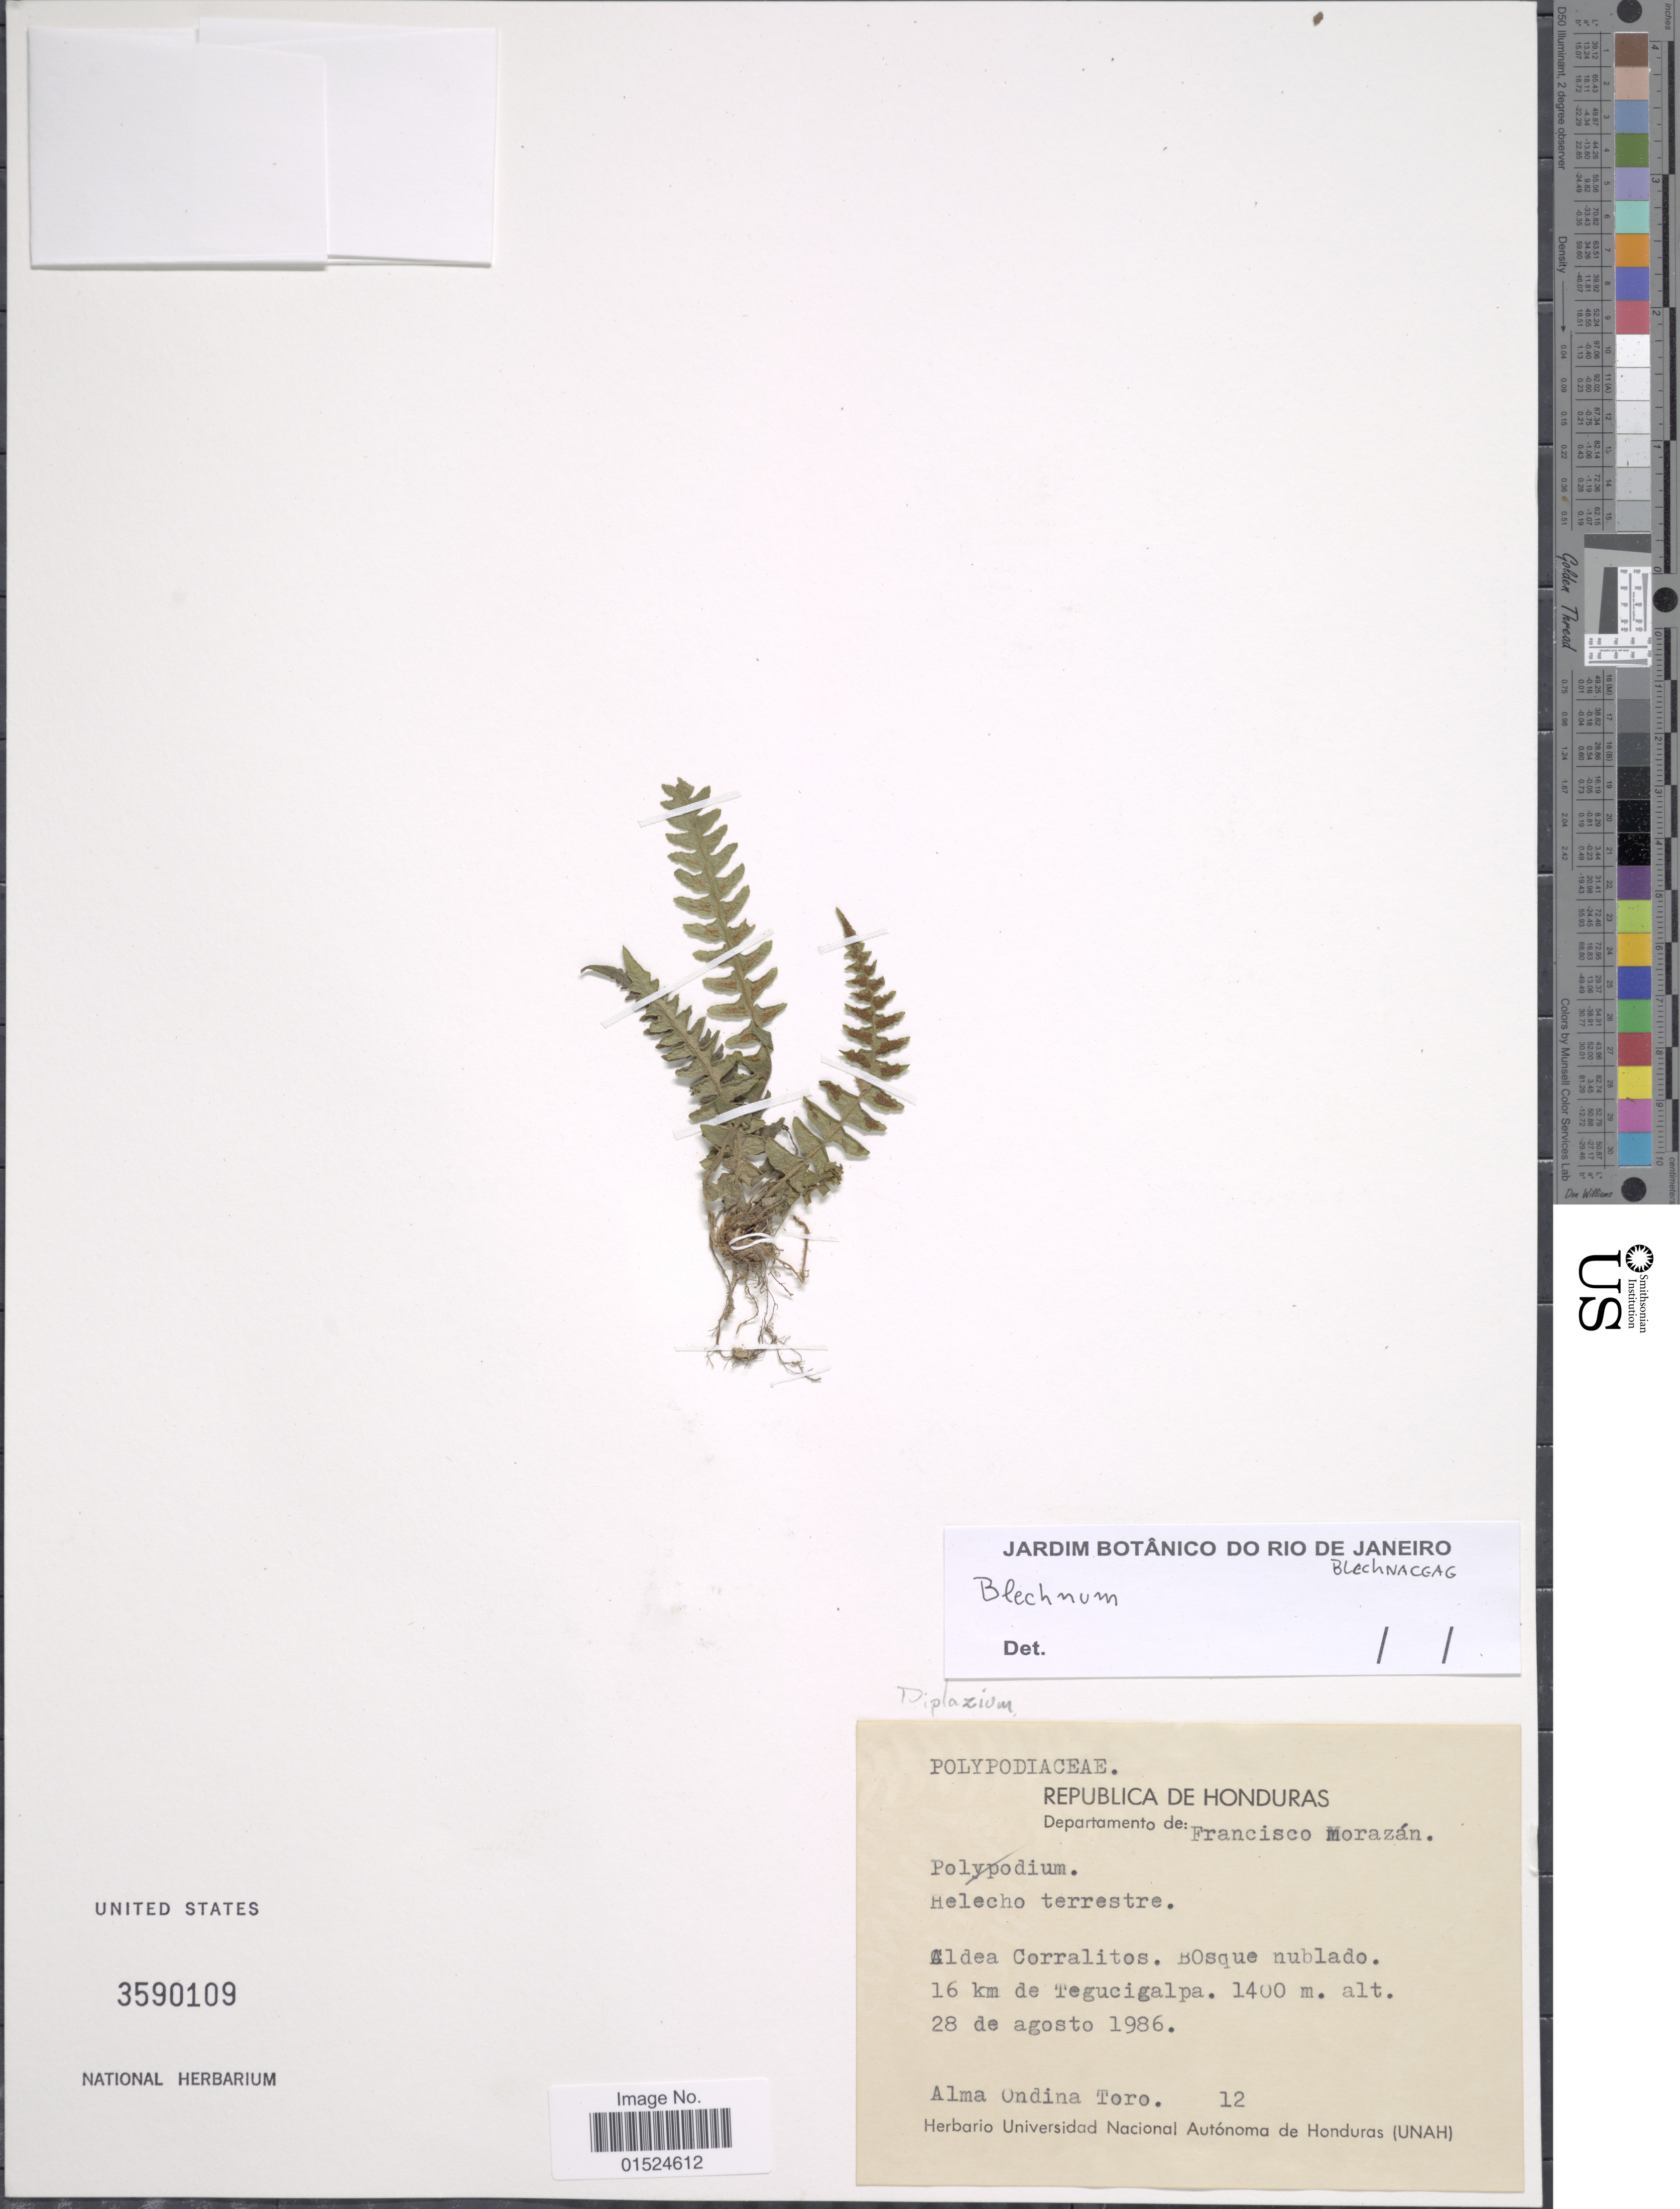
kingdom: Plantae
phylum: Tracheophyta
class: Polypodiopsida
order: Polypodiales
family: Blechnaceae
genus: Blechnum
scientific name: Blechnum sp.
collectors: A. Toro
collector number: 12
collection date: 1986-08-28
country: Honduras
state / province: Fco. Morazán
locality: Aldea Corralitos. Bosque nublado, 16 km de Tegucigalpa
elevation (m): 1400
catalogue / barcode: US 3590109